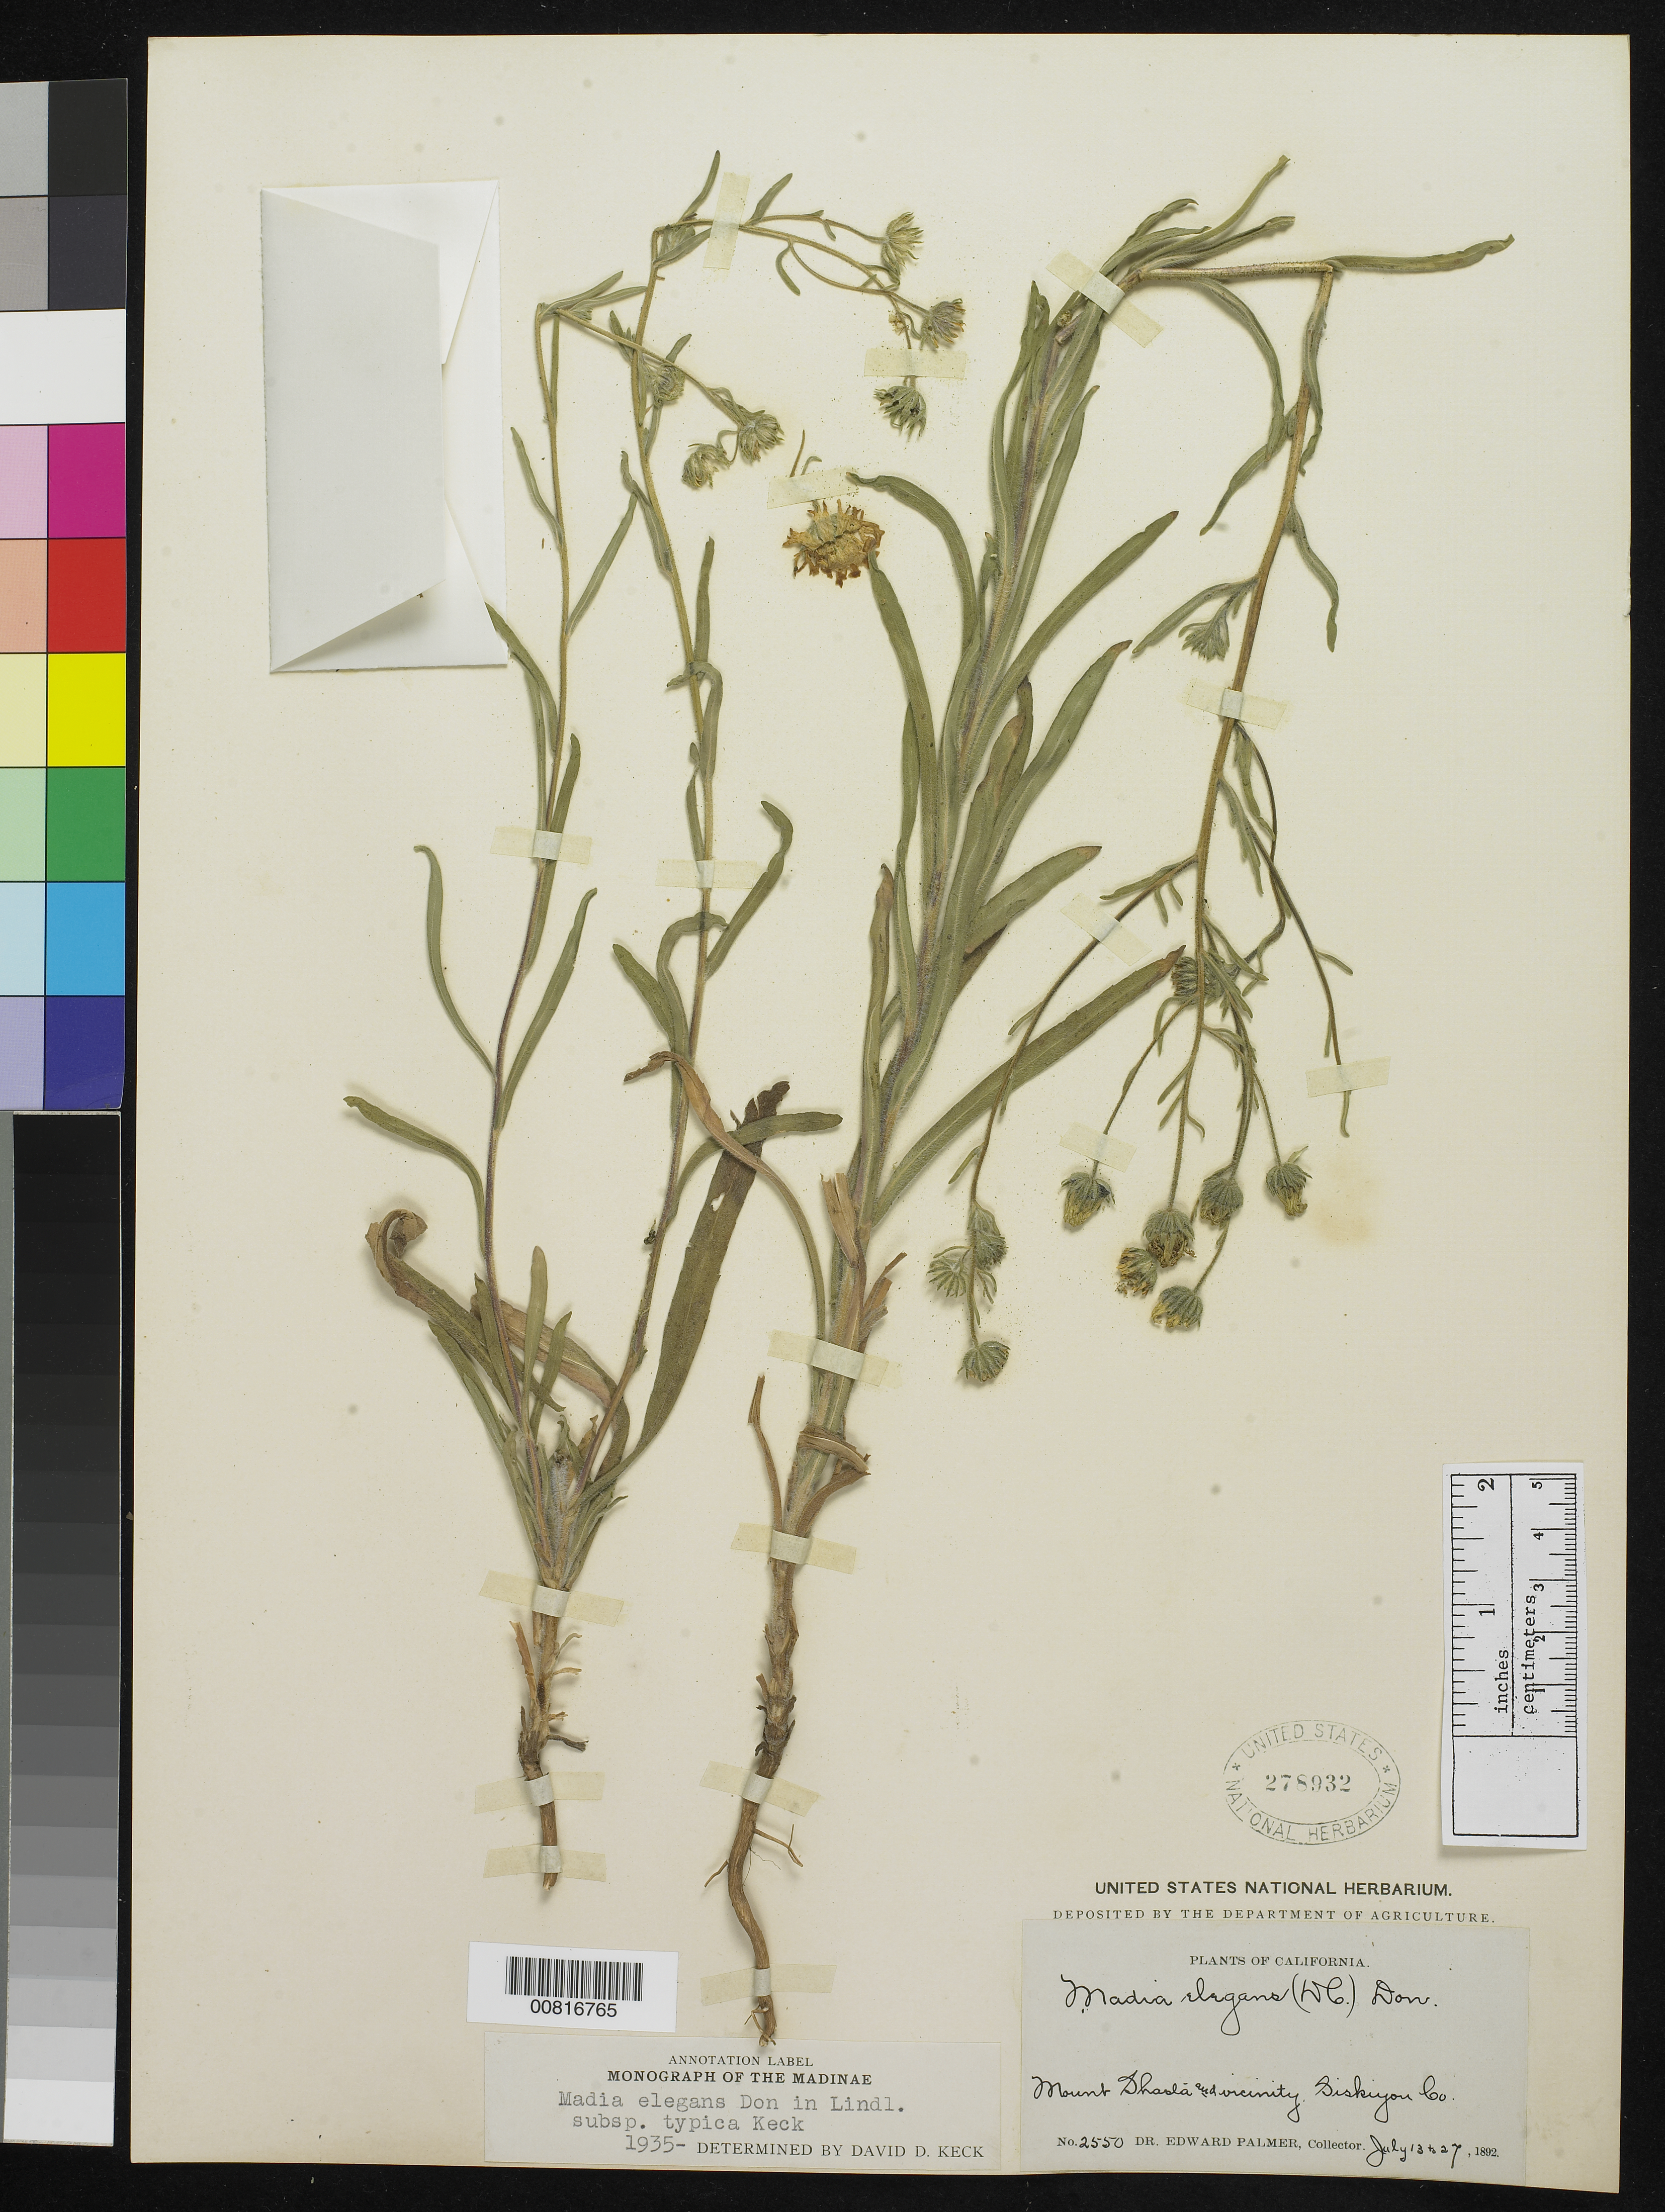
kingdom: Plantae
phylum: Tracheophyta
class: Magnoliopsida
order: Asterales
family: Asteraceae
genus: Madia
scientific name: Madia elegans subsp. elegans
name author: D. Don ex Lindl.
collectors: E. Palmer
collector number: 2550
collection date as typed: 13 Jul 1892 to 27 Jul 1892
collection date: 1892-07-13/1892-07-27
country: United States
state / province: California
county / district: Siskiyou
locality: Mount Shasta and vicinity, Siskiyou County, California.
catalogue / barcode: US 278932